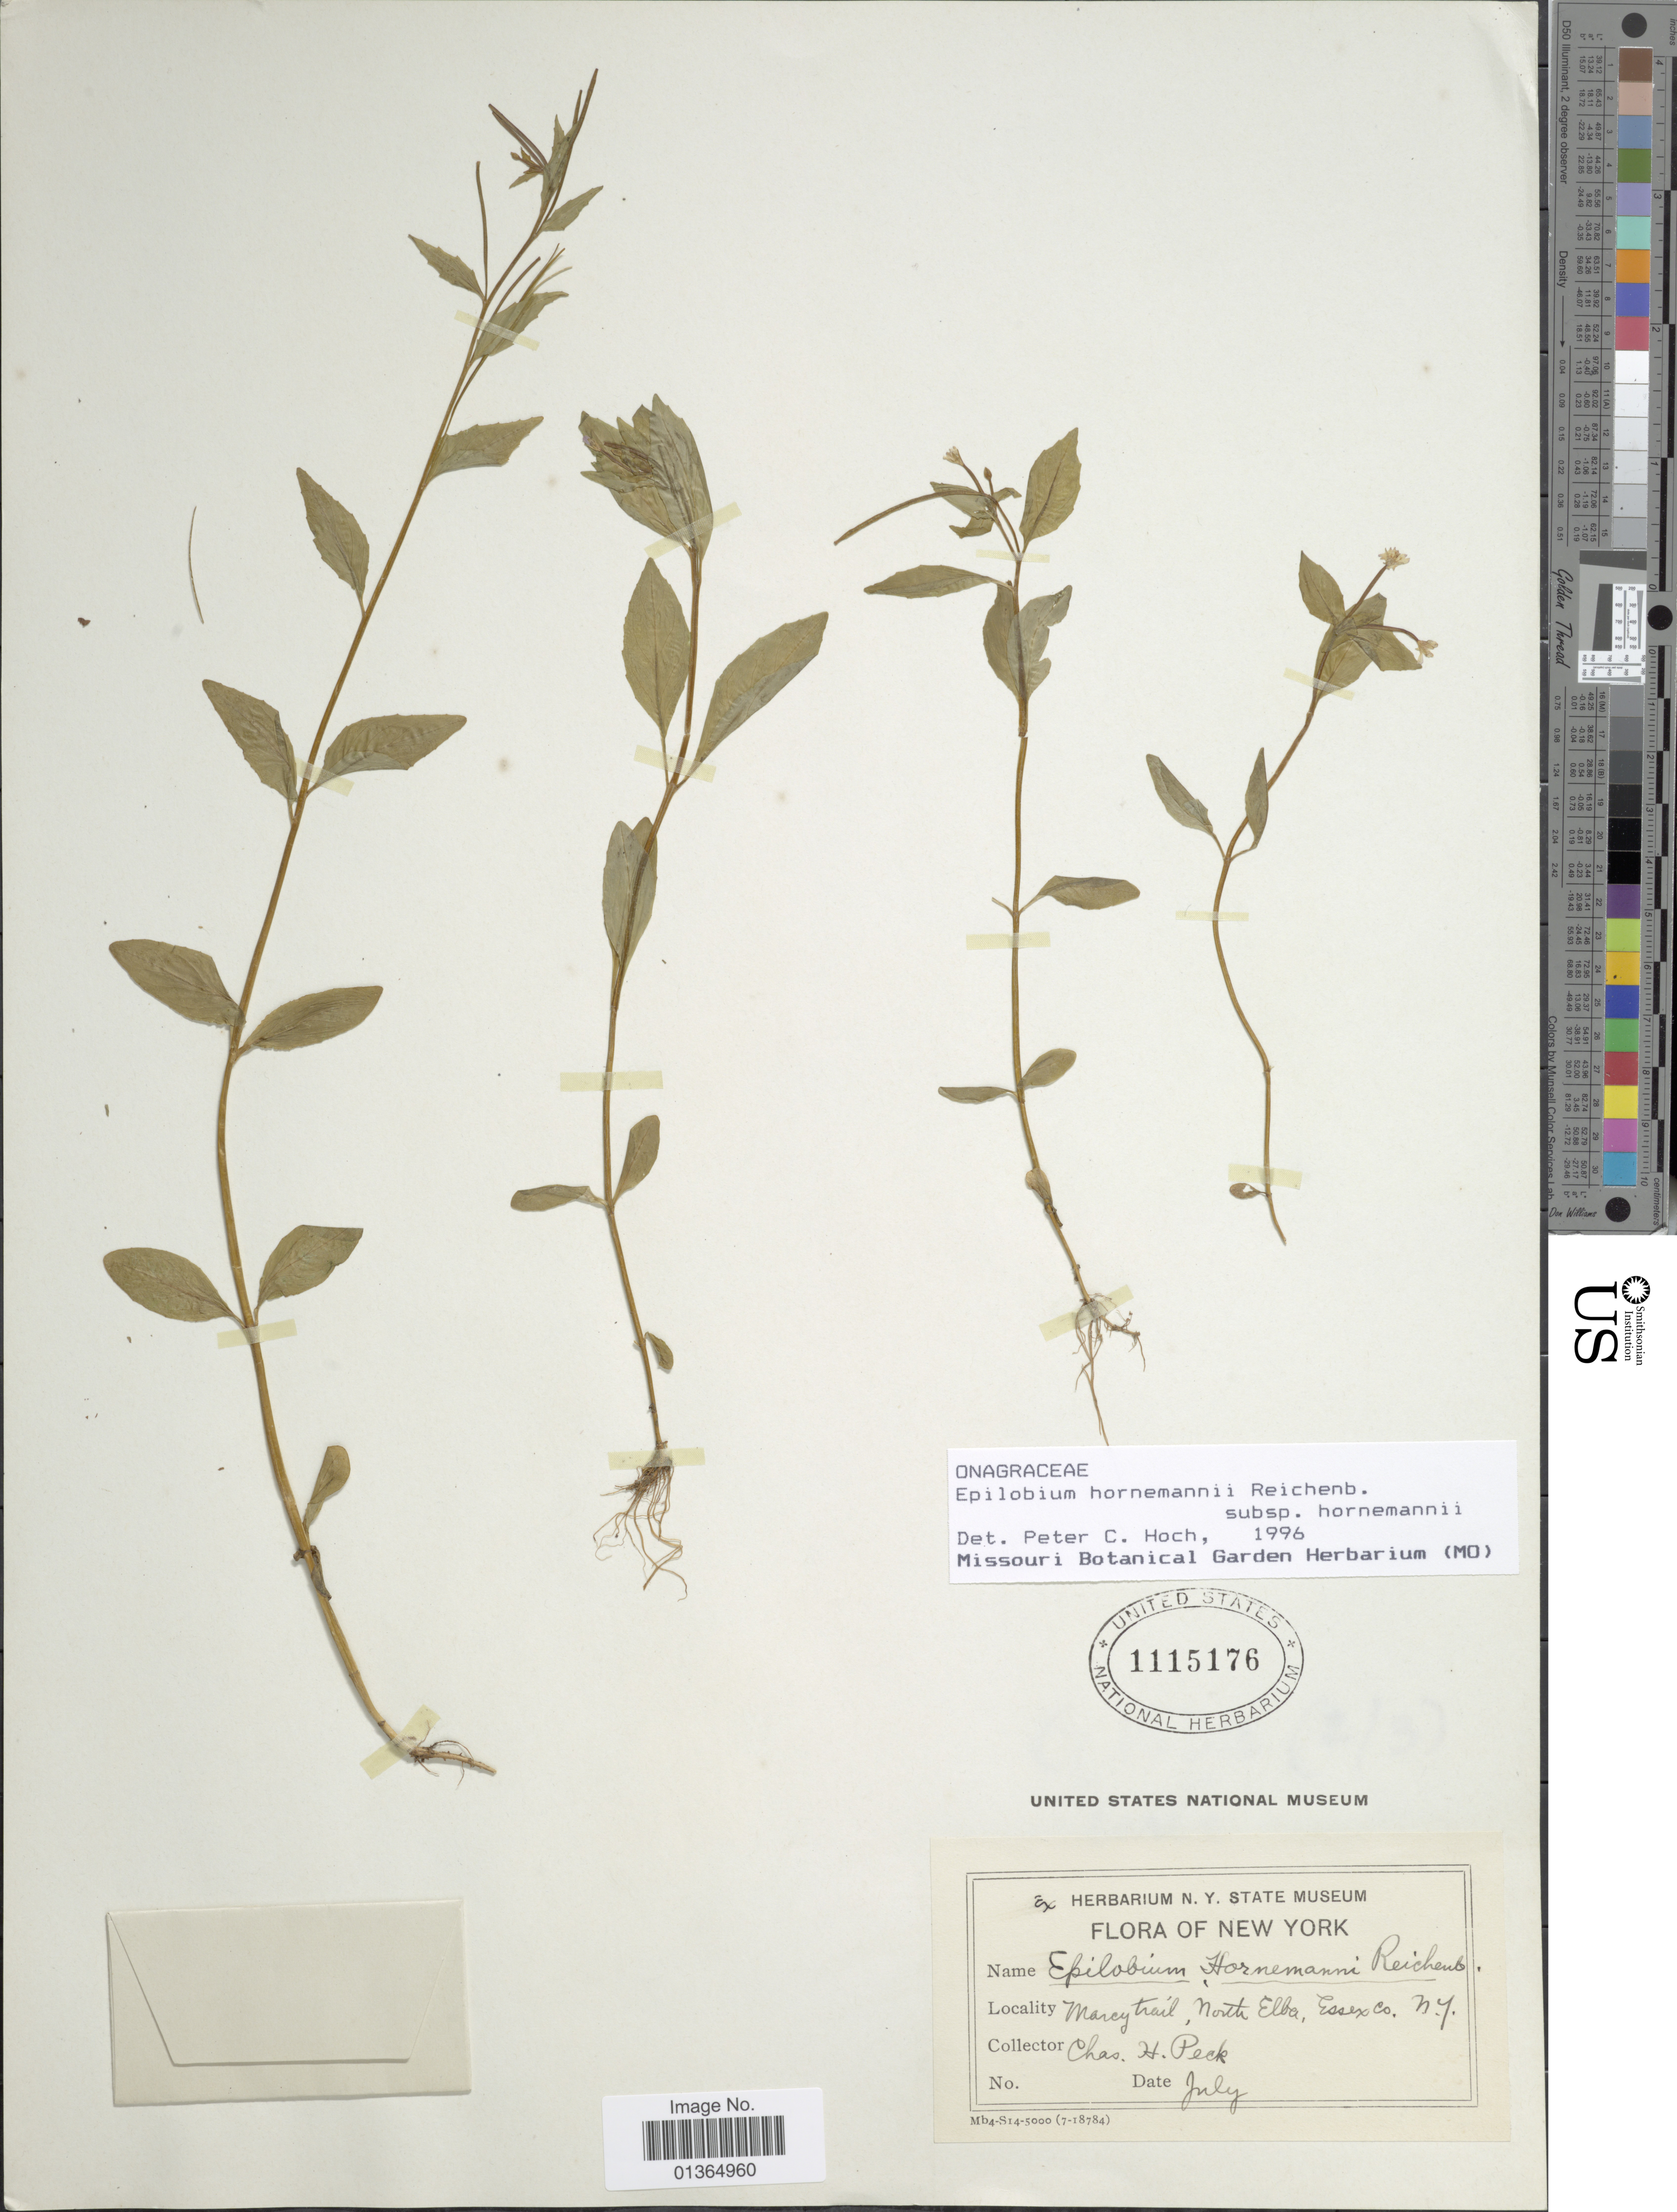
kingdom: Plantae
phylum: Tracheophyta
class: Magnoliopsida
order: Myrtales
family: Onagraceae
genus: Epilobium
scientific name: Epilobium hornemannii subsp. hornemannii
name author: Rchb.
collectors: C. H. Peck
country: United States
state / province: New York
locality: Marcy trail, North Elba, Essex Co.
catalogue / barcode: US 1115176